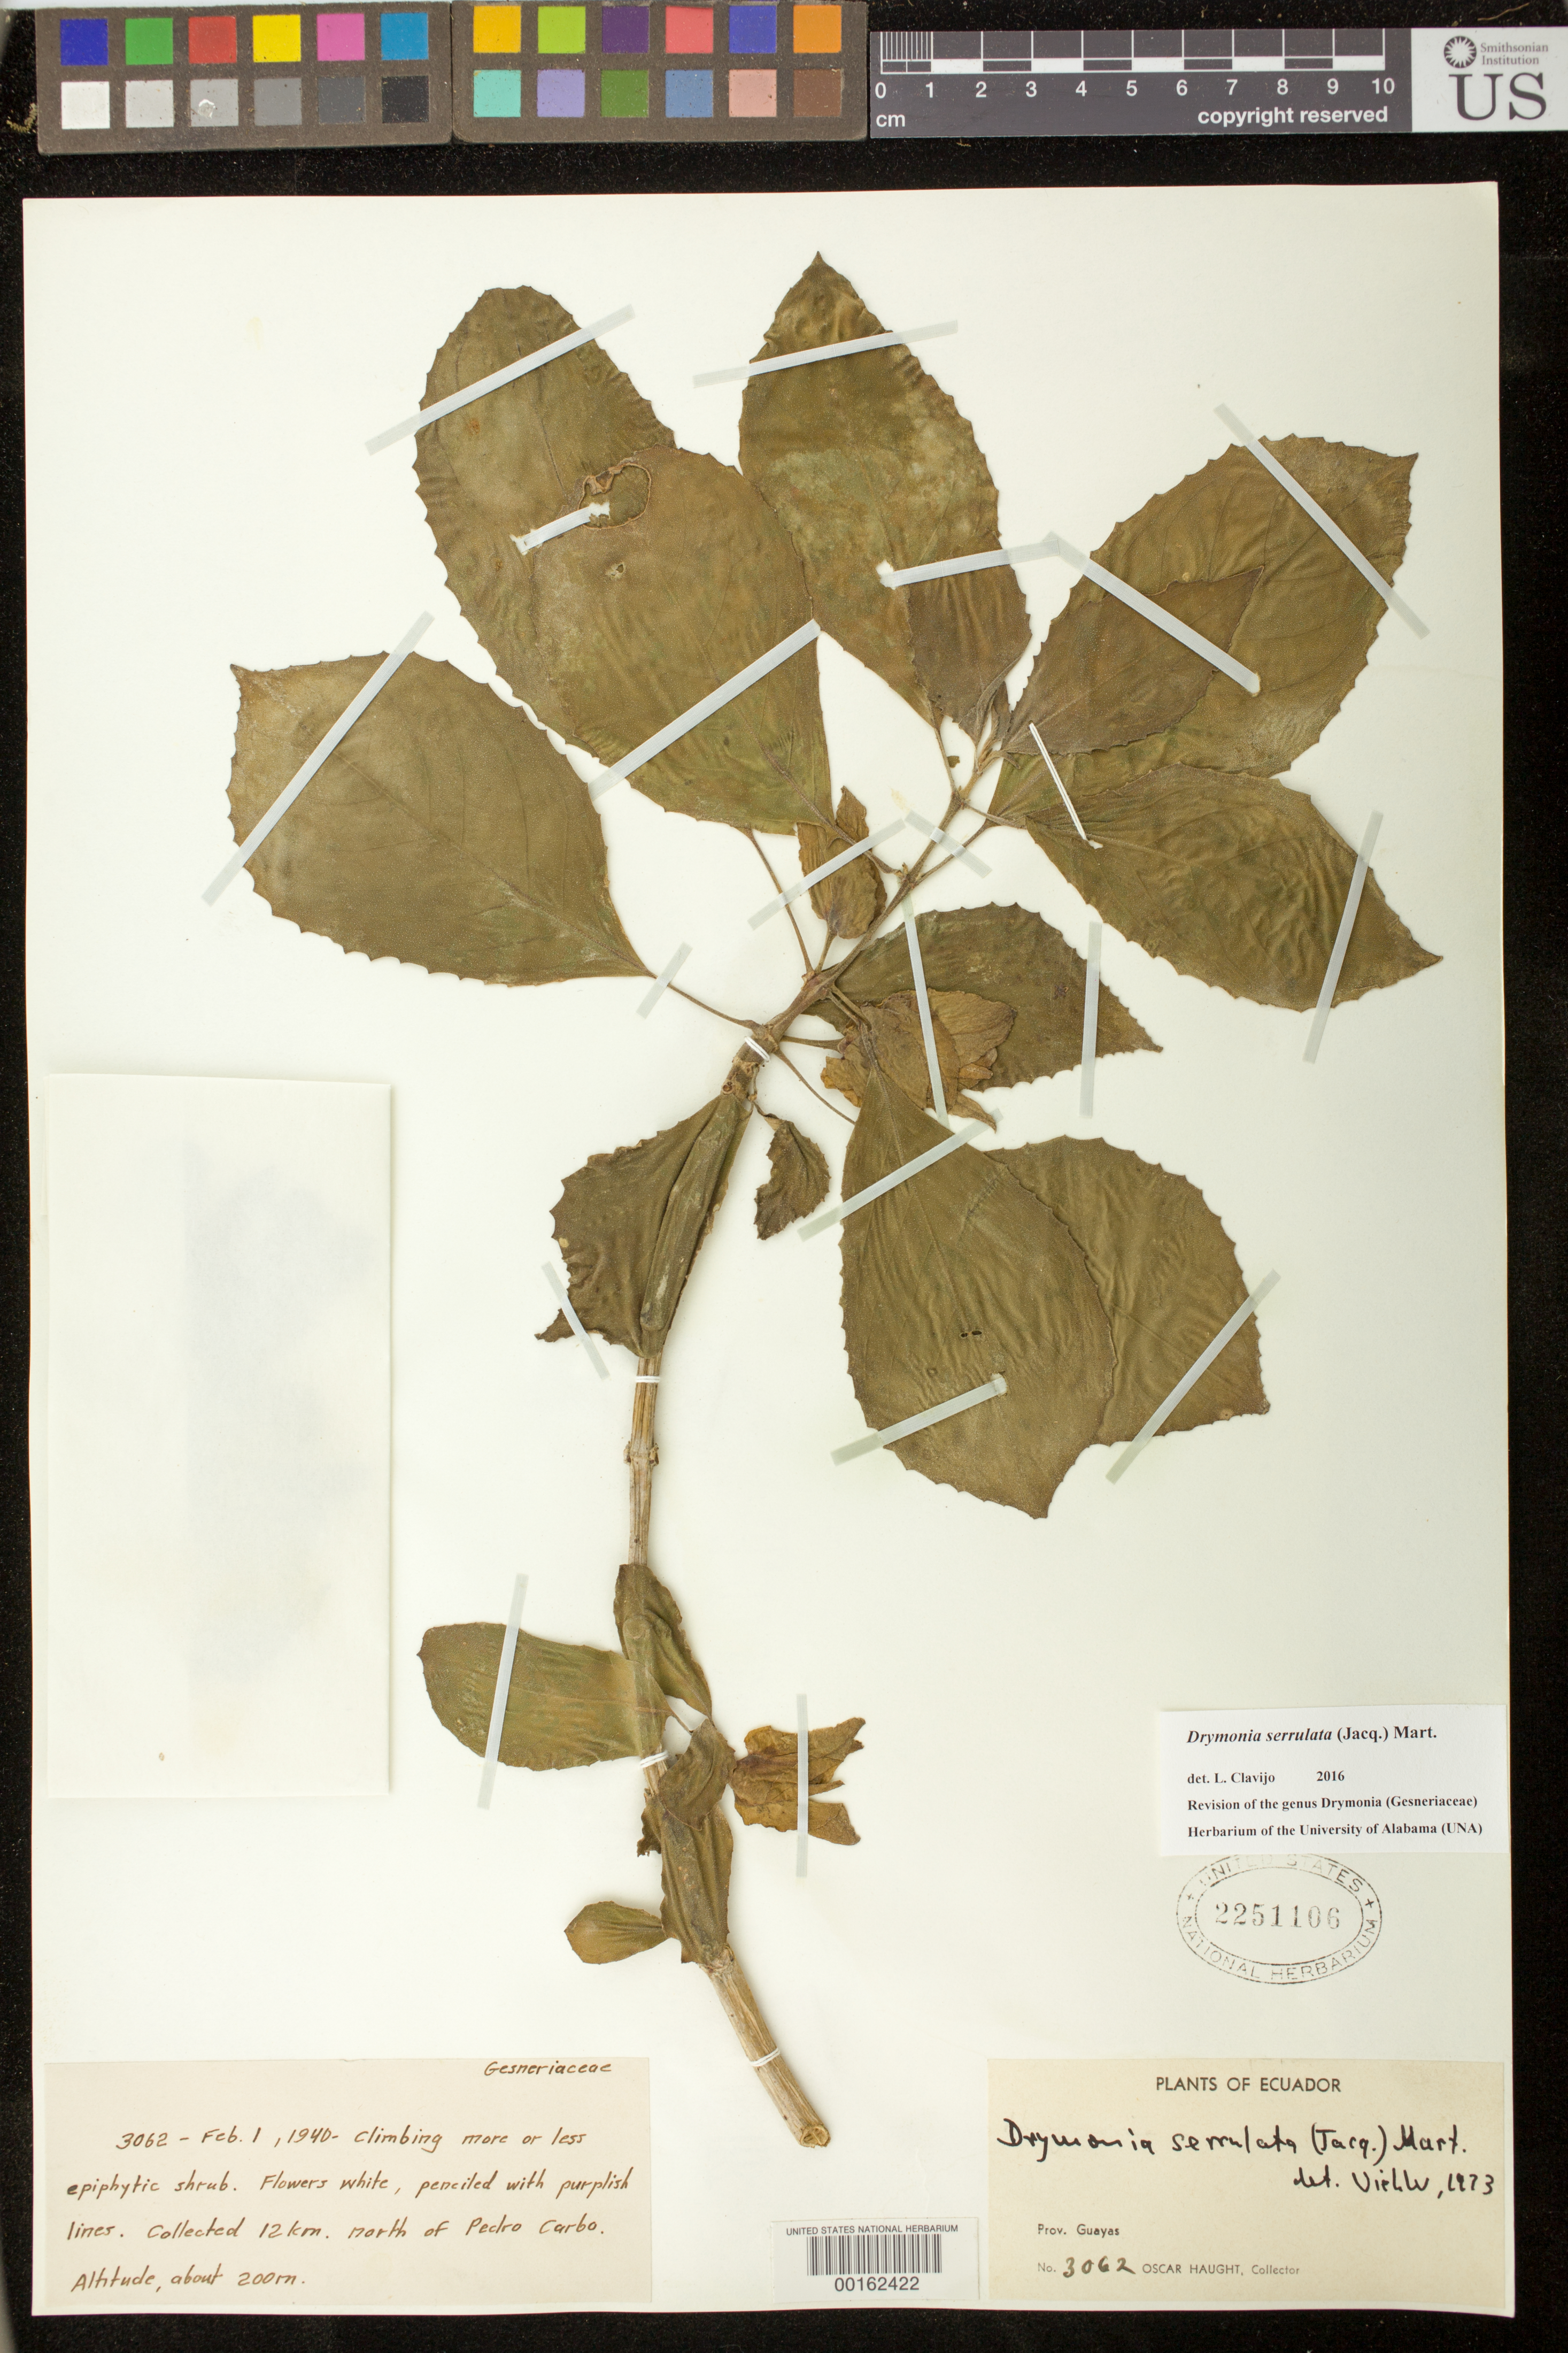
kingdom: Plantae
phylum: Tracheophyta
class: Magnoliopsida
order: Lamiales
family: Gesneriaceae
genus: Drymonia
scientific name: Drymonia serrulata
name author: (Jacq.) Mart.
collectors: O. L. Haught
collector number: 3062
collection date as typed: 01 Feb 1940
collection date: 1940-02-01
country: Ecuador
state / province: Guayas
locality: Collected 12 km N of Pedro Carbo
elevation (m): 200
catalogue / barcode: US 2251106